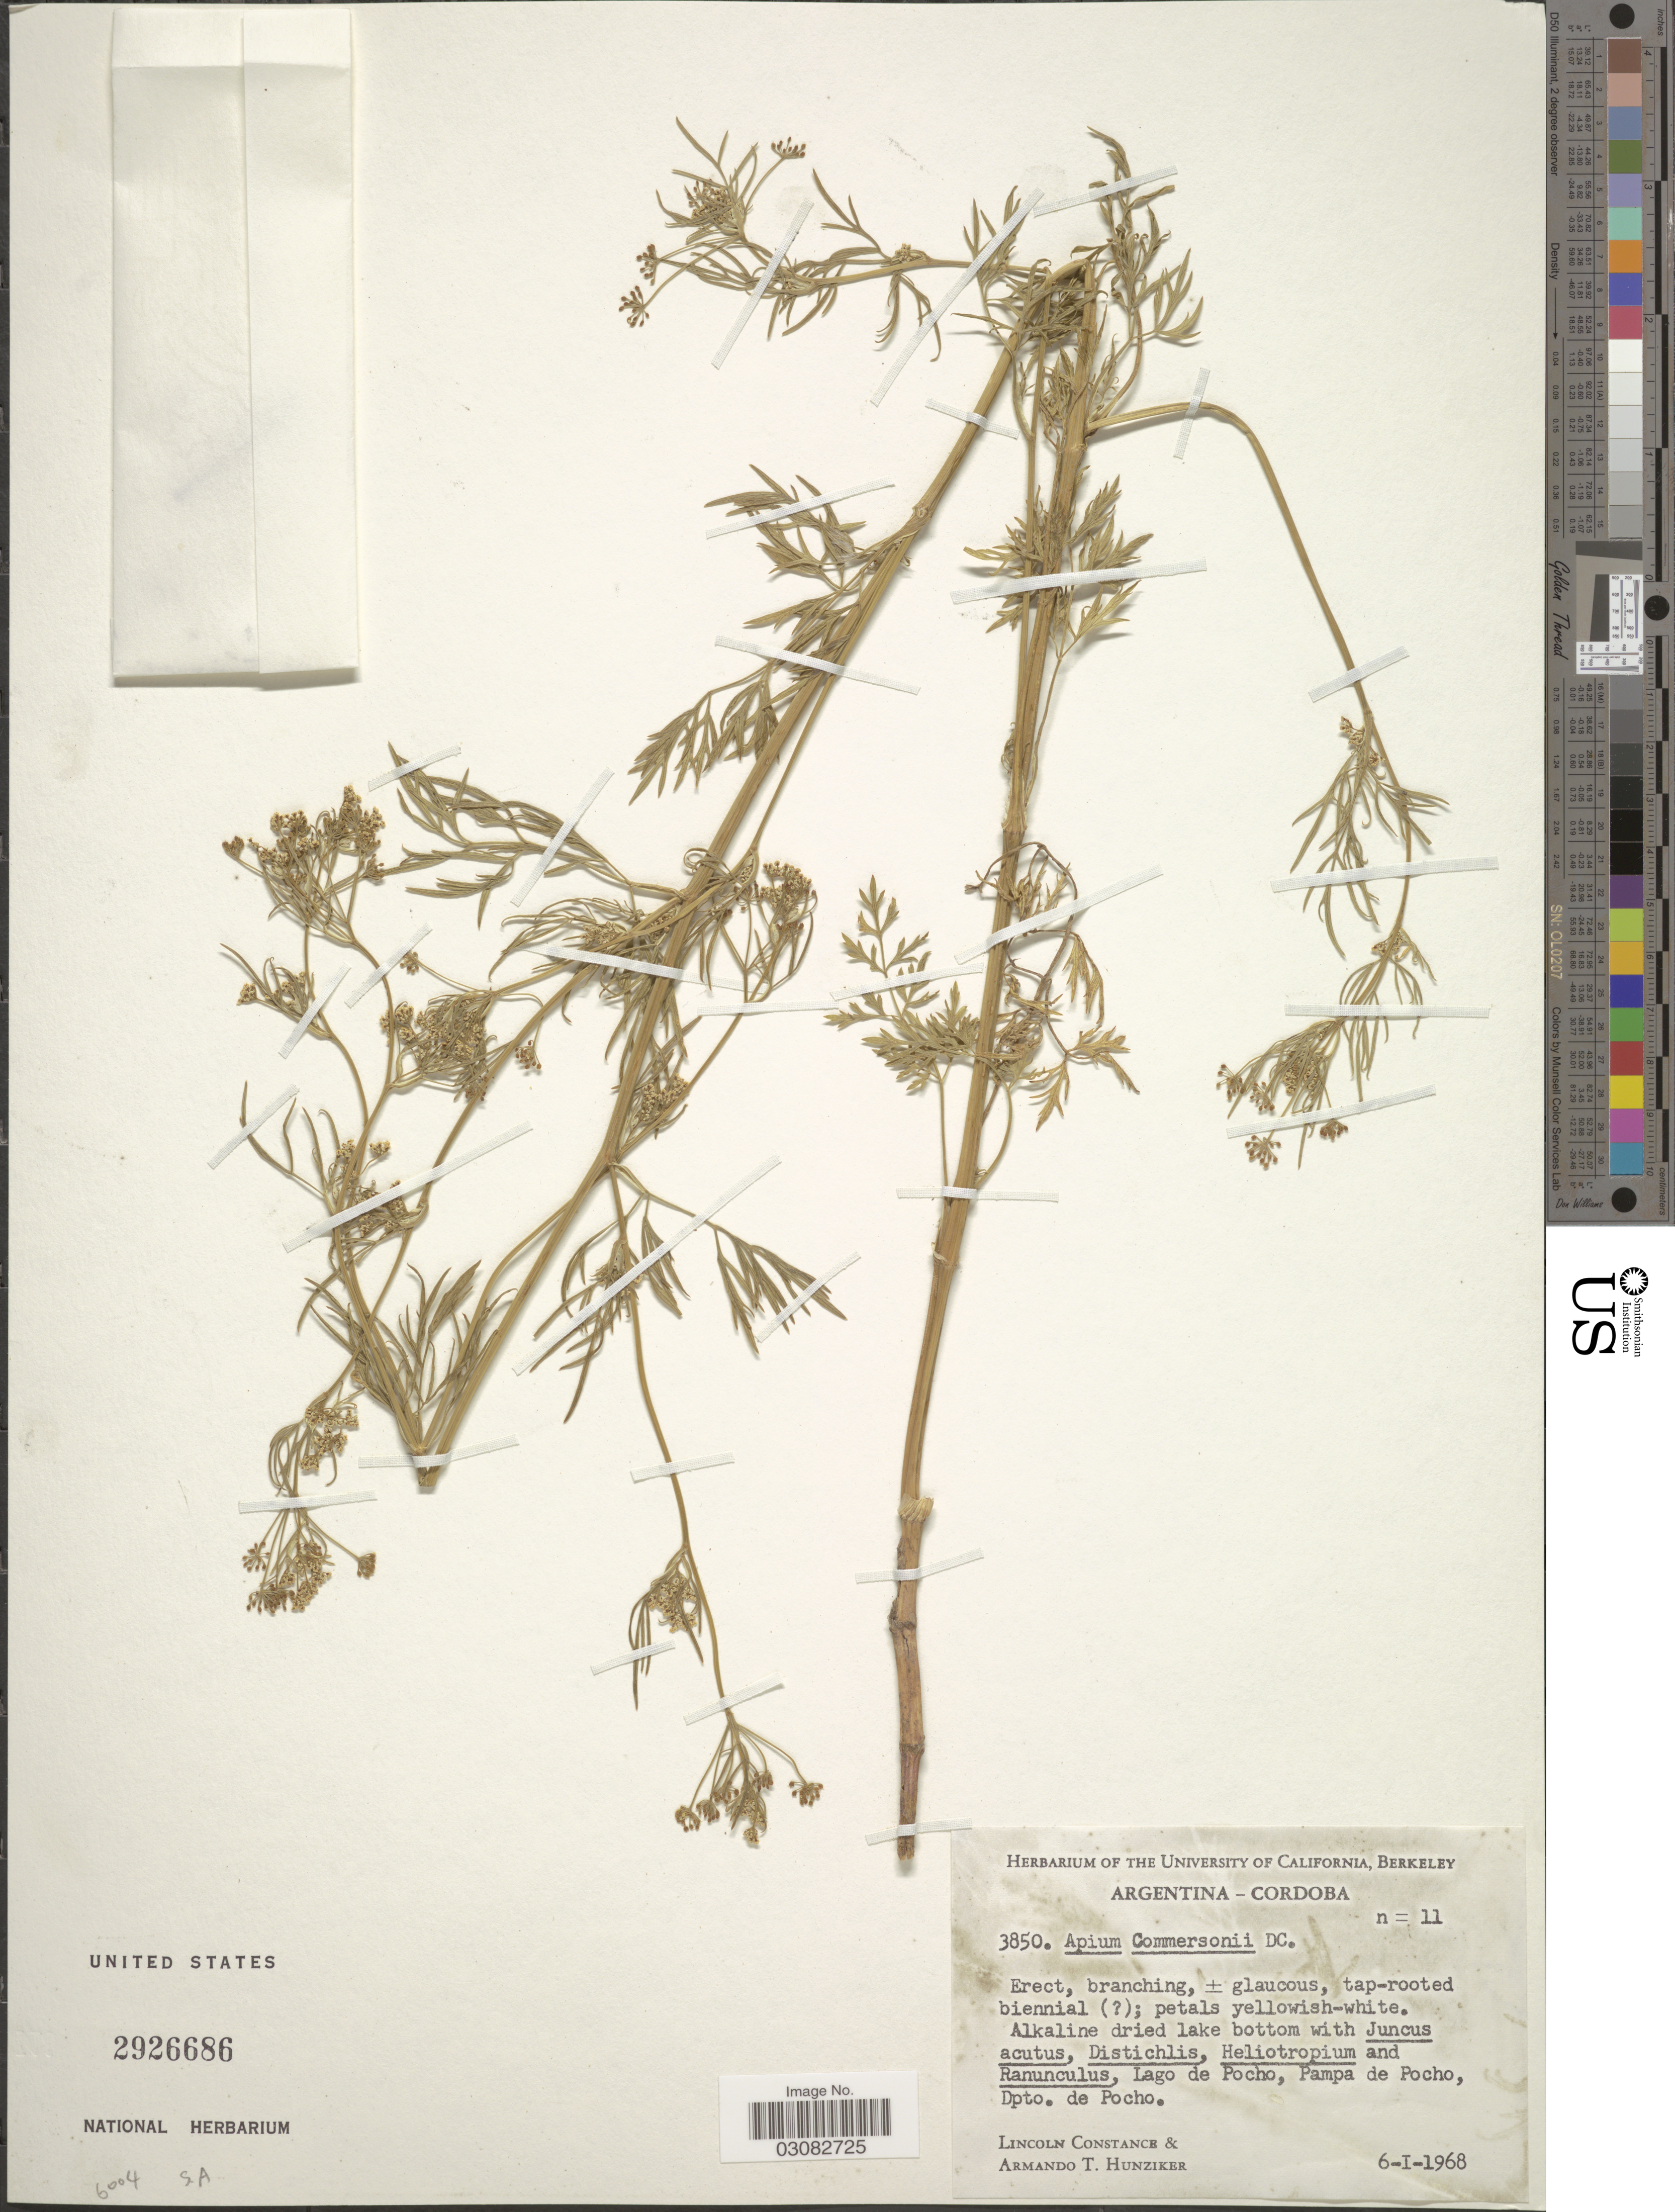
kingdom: Plantae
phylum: Tracheophyta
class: Magnoliopsida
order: Apiales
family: Apiaceae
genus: Apium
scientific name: Apium commersonii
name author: DC.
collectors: L. Constance & A. T. Hunziker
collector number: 3850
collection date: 1968-01-06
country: Argentina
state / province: Cordoba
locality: Lago de Pocho, Pampa de Pocho, Dpto. de Pocho.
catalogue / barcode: US 2926686